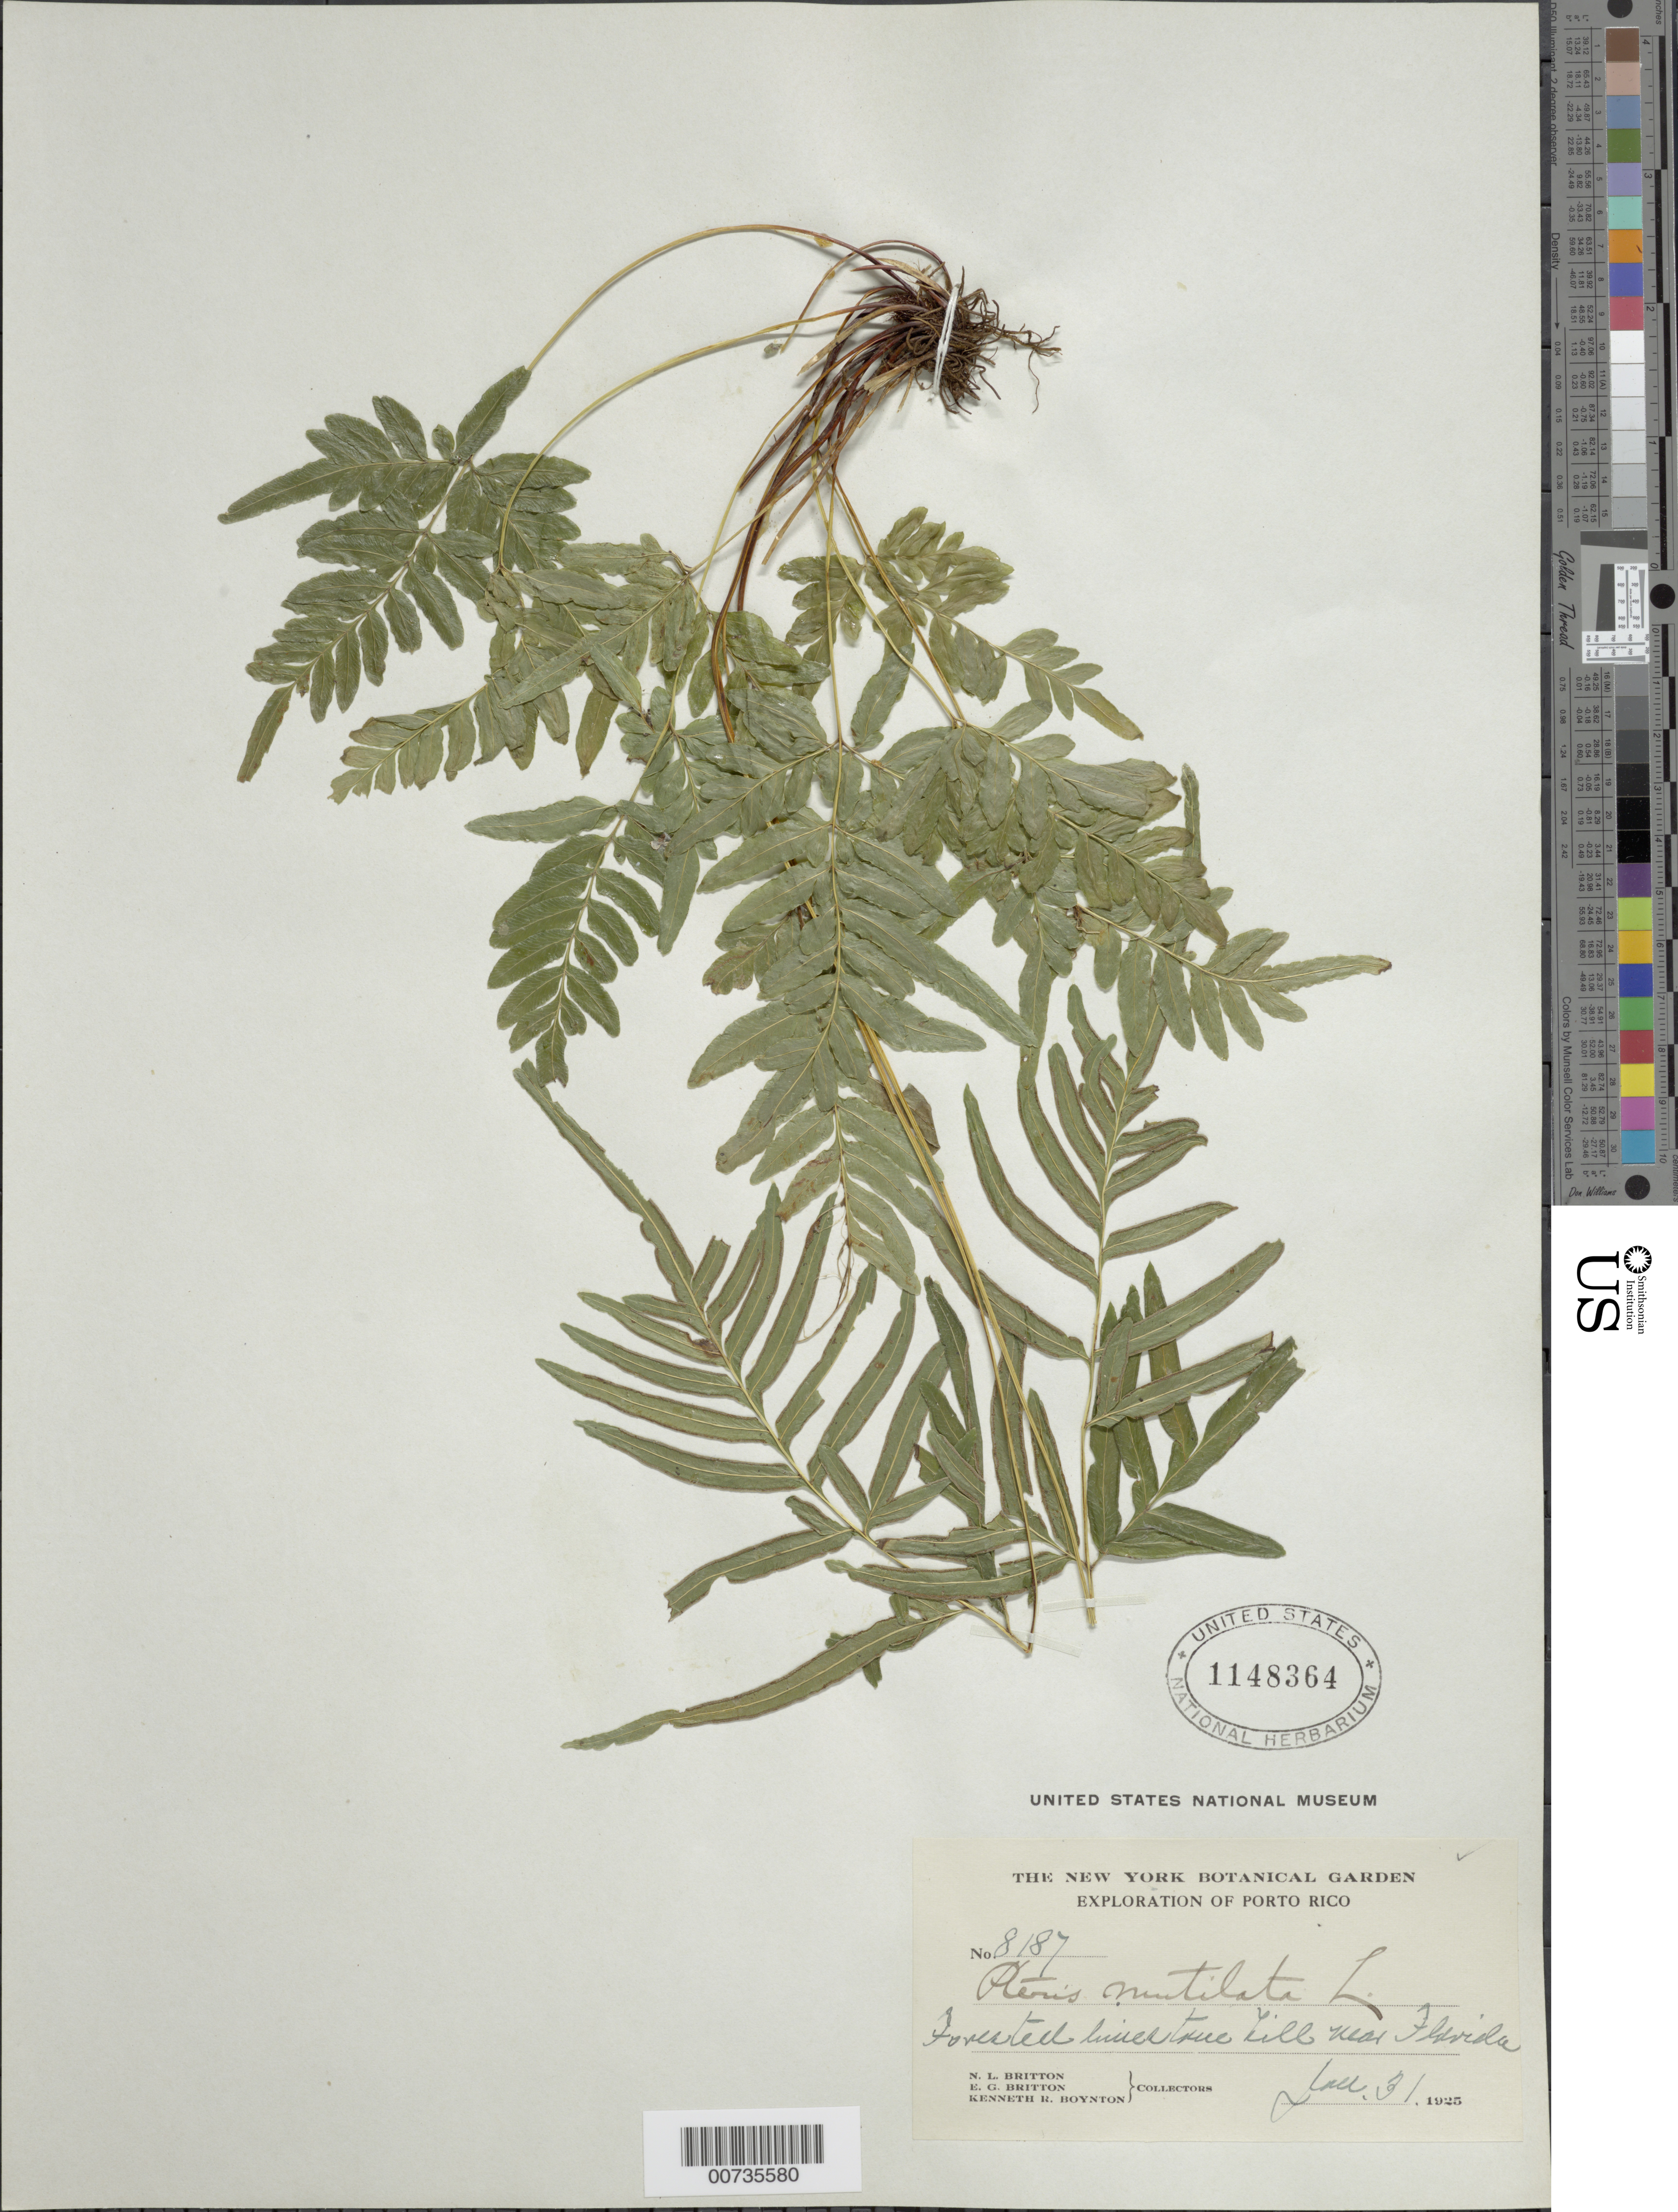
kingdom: Plantae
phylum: Tracheophyta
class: Polypodiopsida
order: Polypodiales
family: Pteridaceae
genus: Pteris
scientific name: Pteris mutilata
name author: L.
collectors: N. Britton, E. G. Britton & K. Boynton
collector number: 8187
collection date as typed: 31 Jan 1925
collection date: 1925-01-31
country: Puerto Rico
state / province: Florida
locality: Florida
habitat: Forested limestone hill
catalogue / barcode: US 1148364